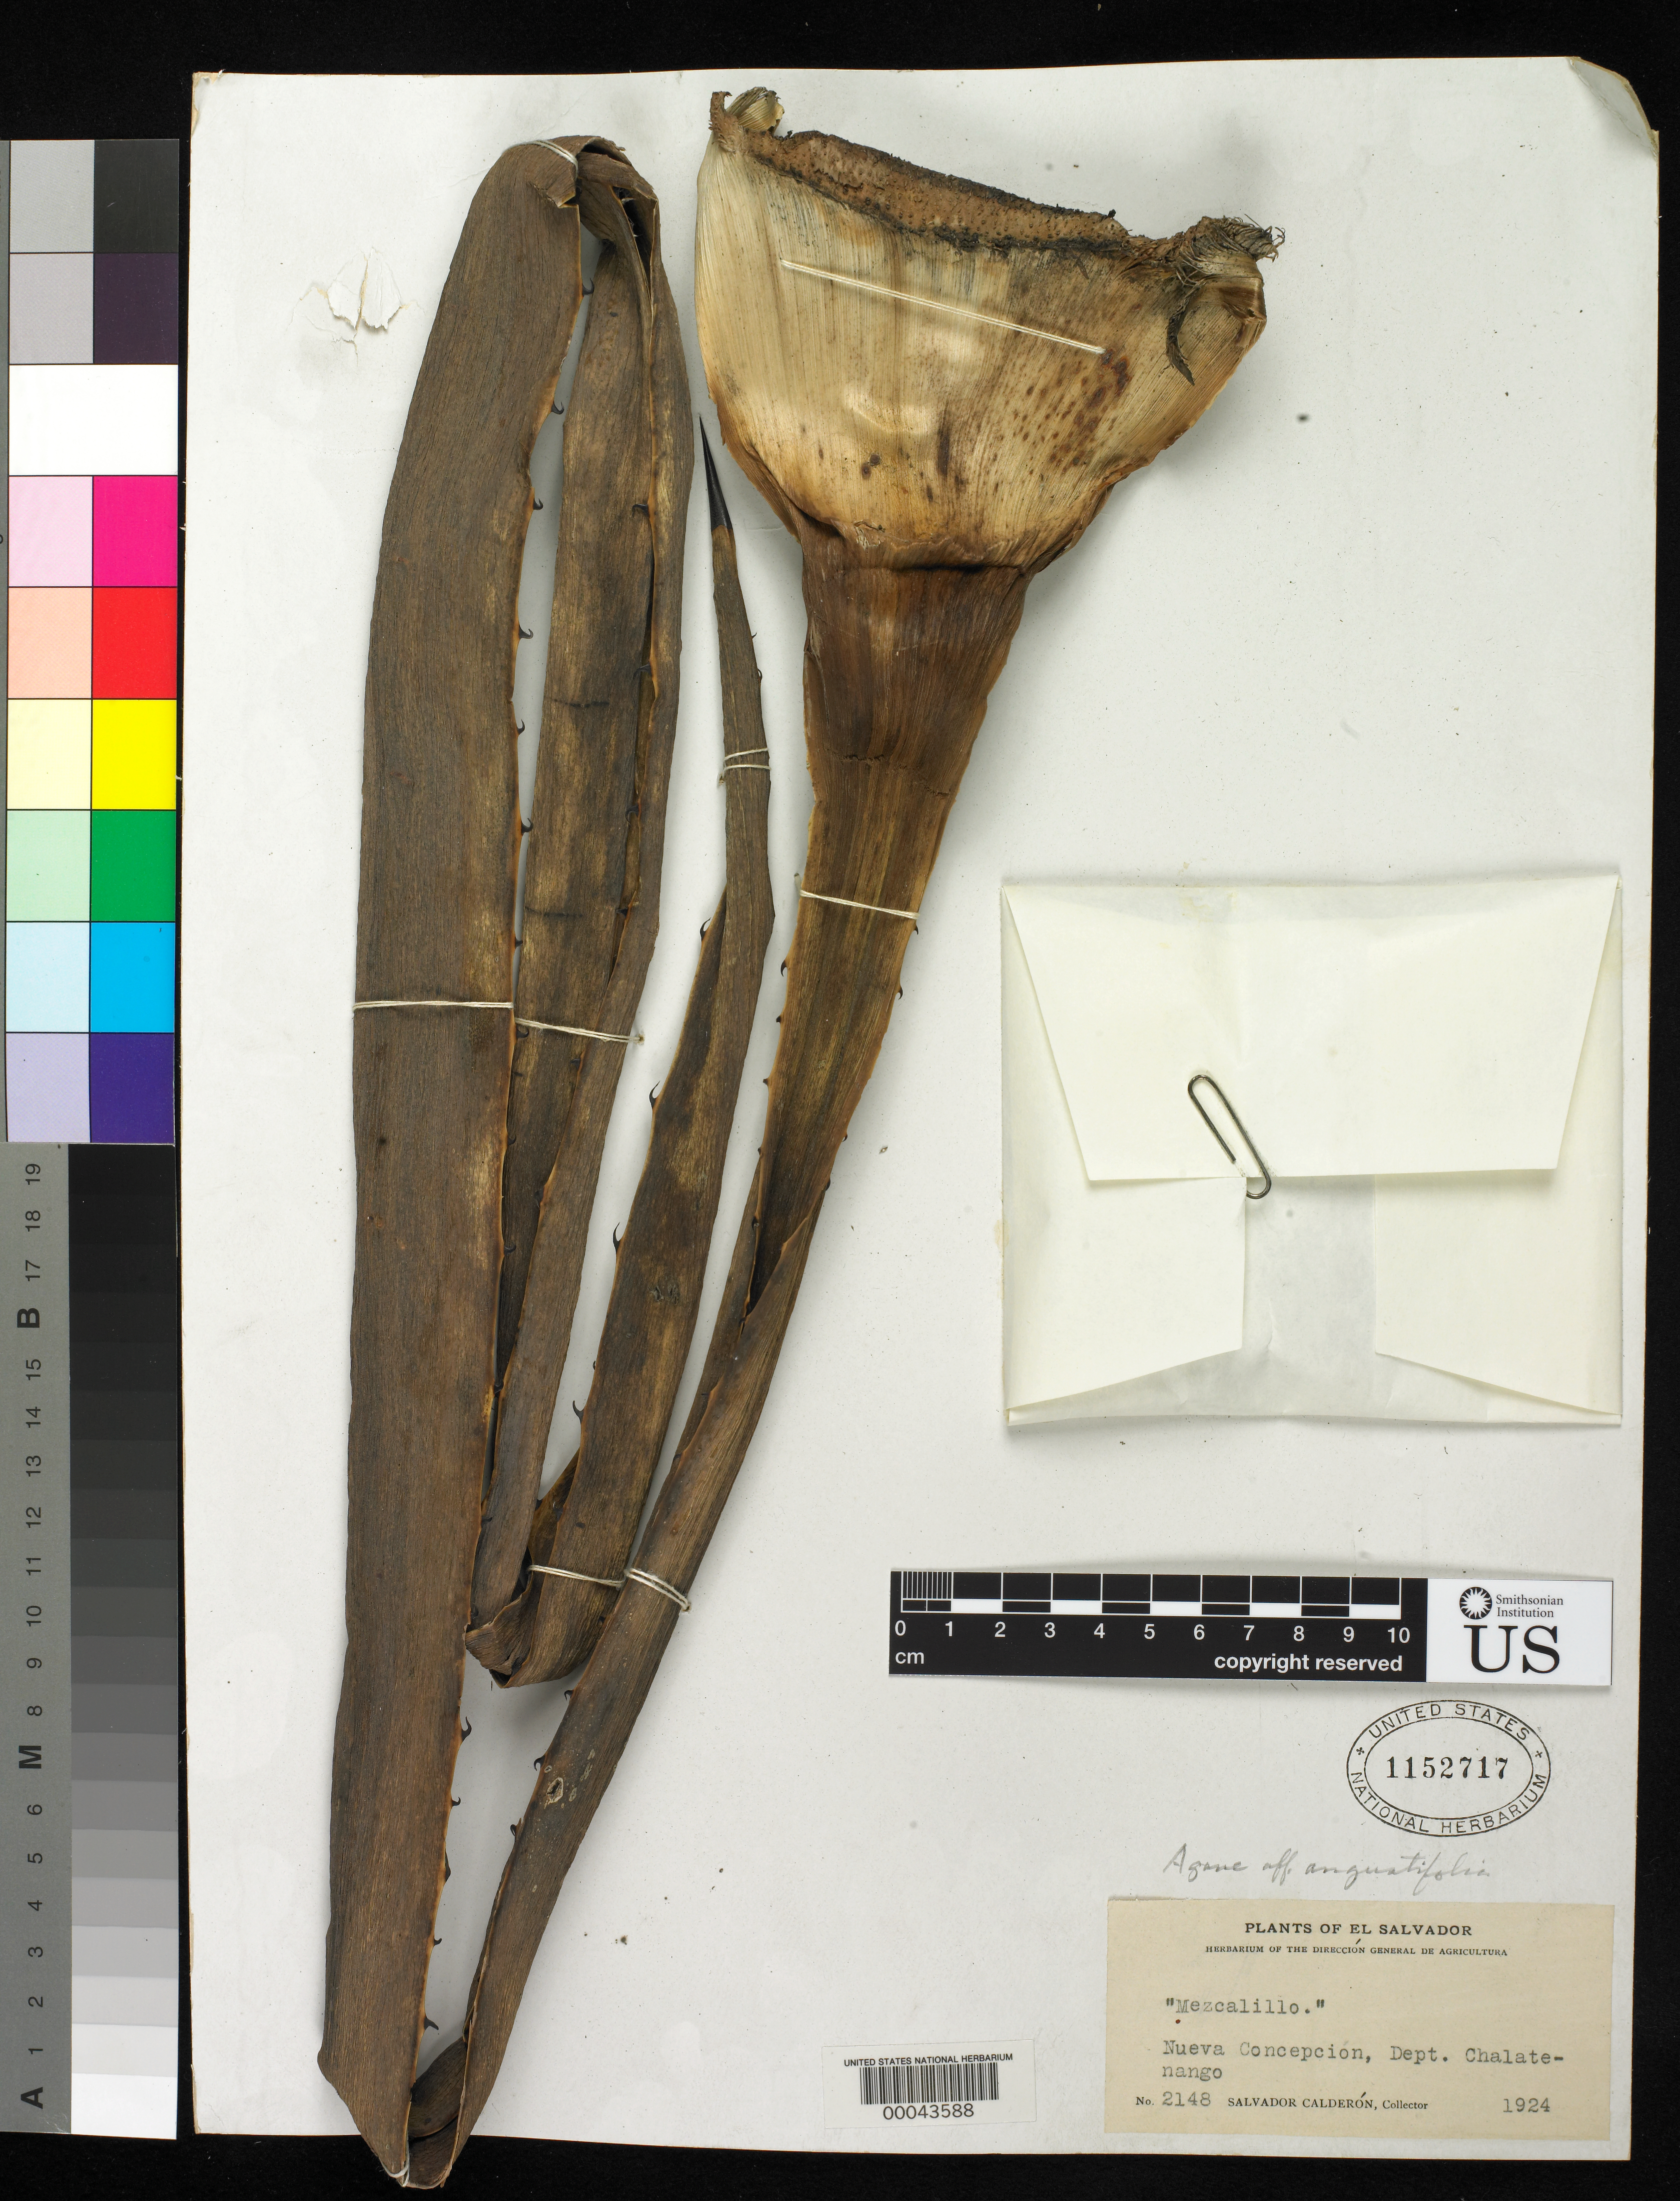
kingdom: Plantae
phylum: Tracheophyta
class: Liliopsida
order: Asparagales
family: Asparagaceae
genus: Agave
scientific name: Agave angustifolia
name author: Haw.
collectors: S. Calderón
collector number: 2148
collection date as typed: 1924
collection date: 1924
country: Mexico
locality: Nueva concepcion, chalatenango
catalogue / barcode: US 1152717